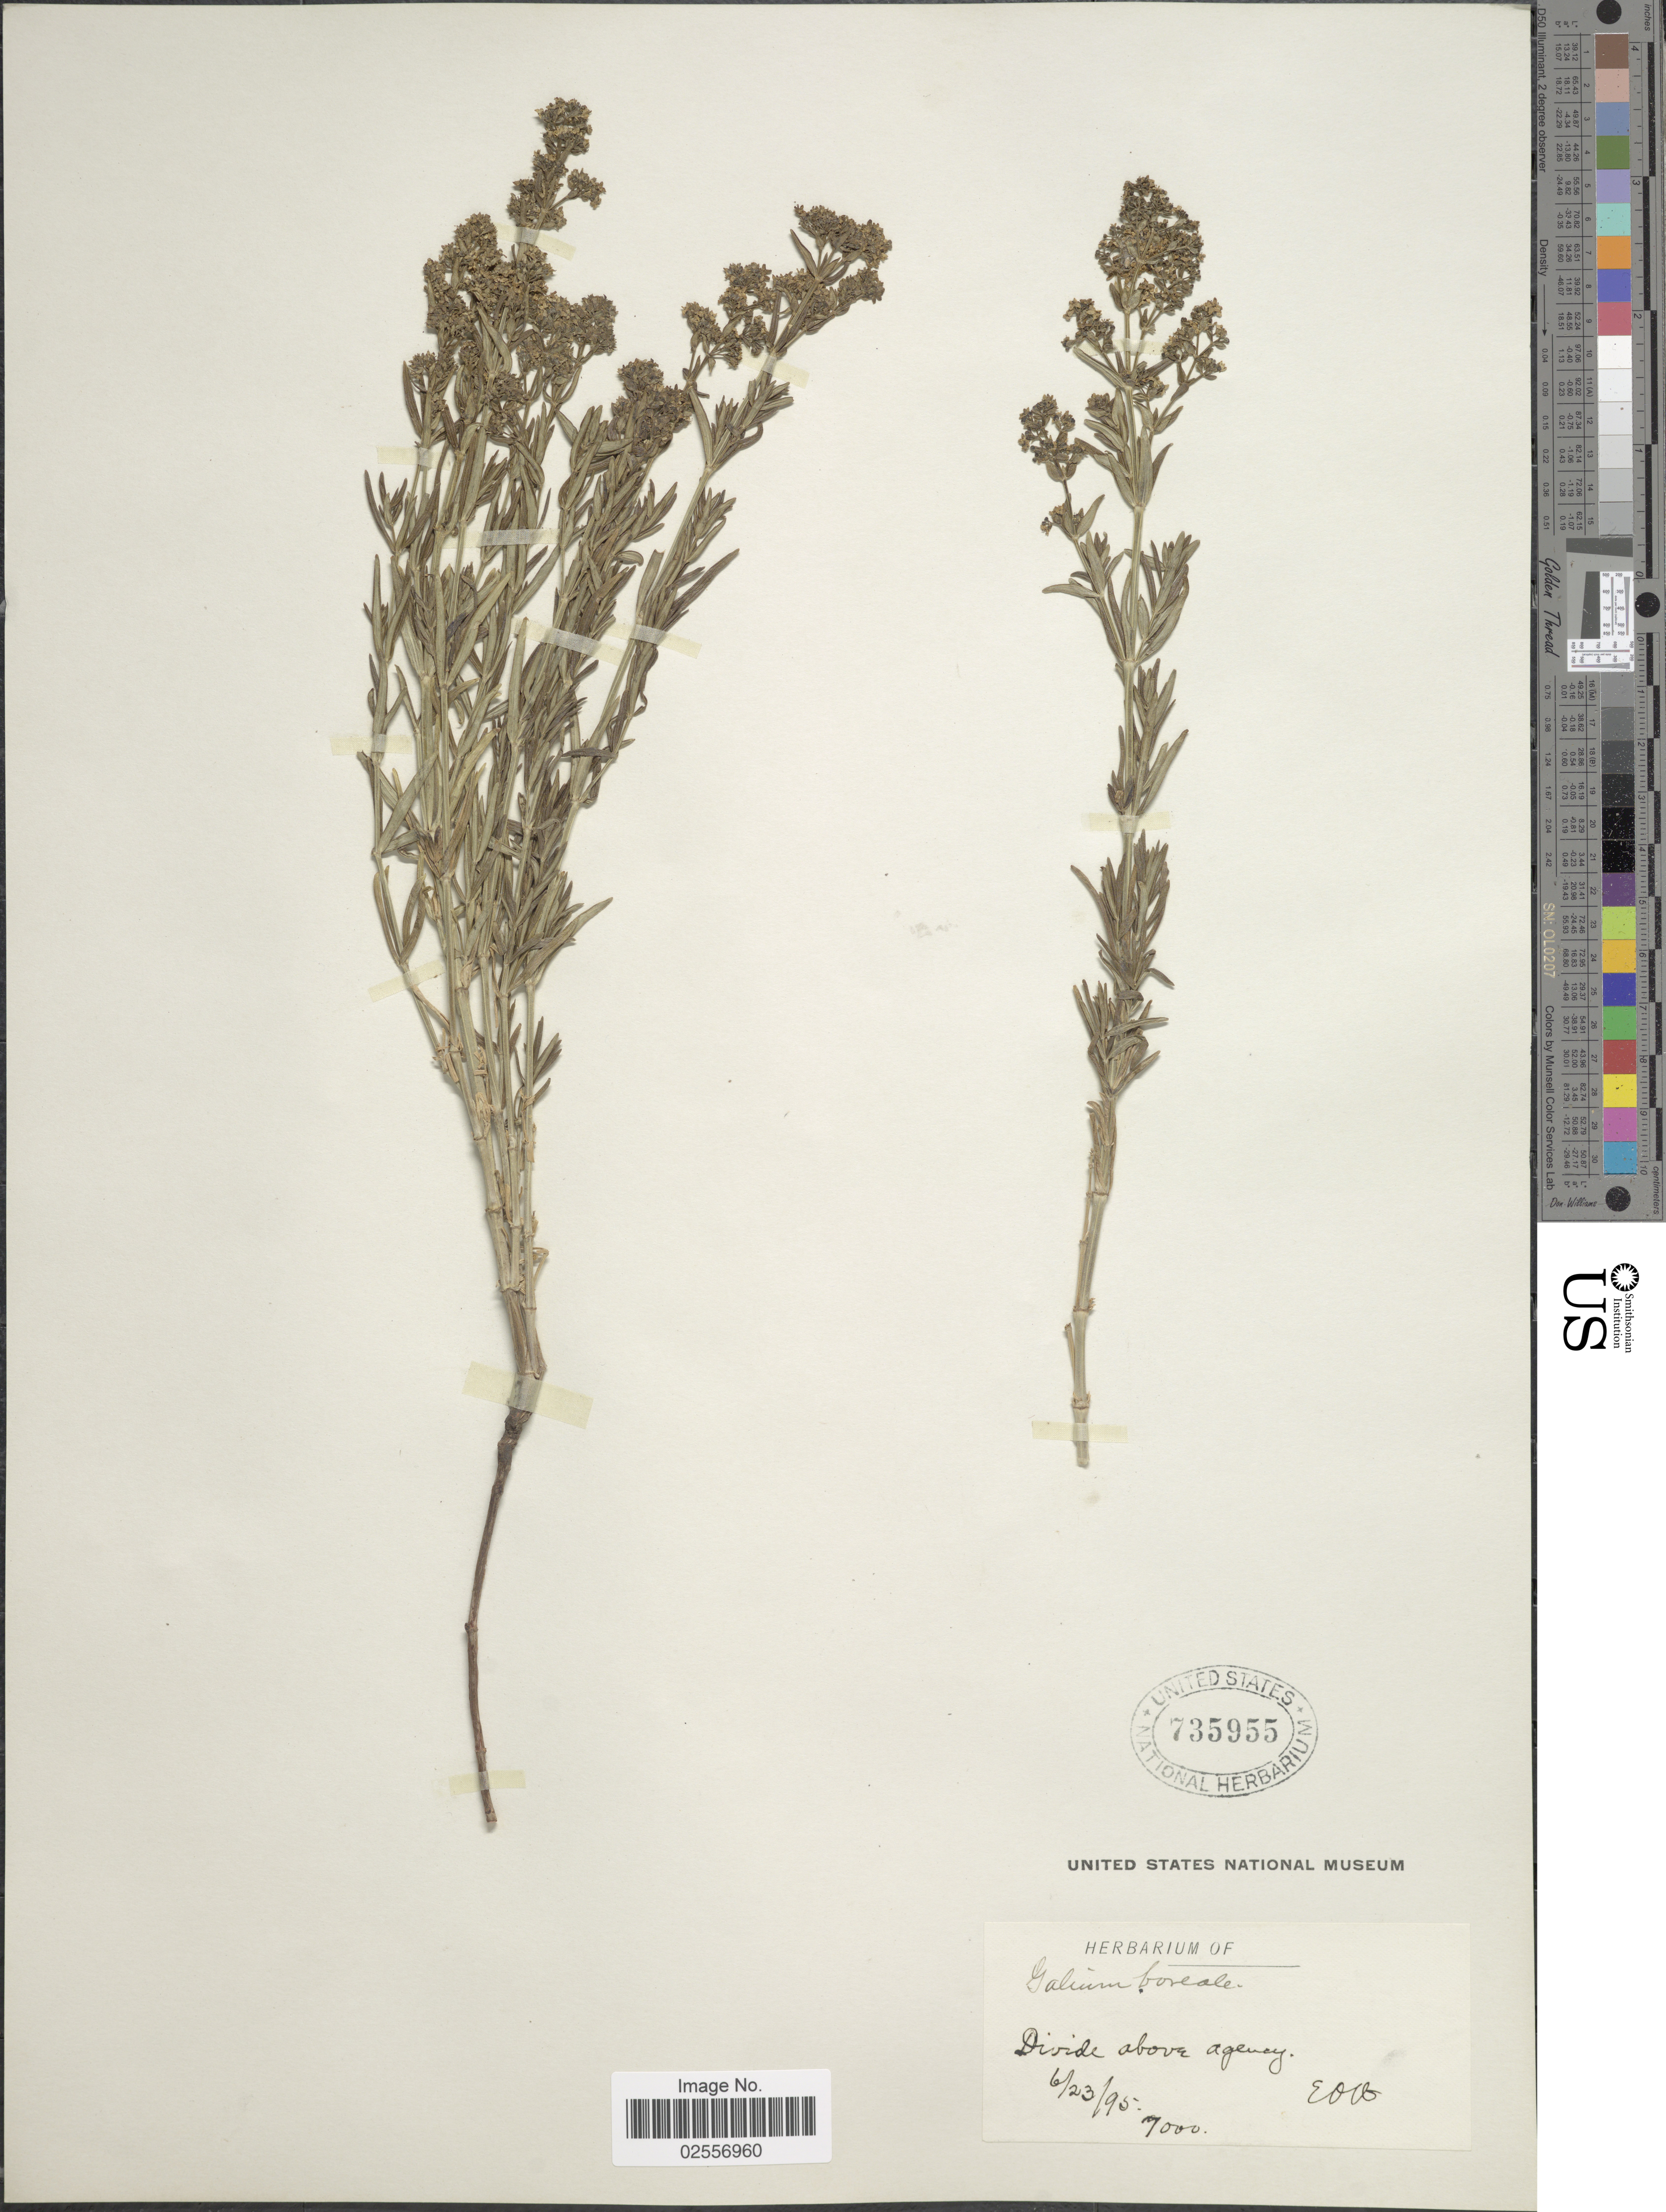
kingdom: Plantae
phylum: Tracheophyta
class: Magnoliopsida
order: Gentianales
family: Rubiaceae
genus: Galium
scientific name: Galium boreale L.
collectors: E. O. W.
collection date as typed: Transcribed d/m/y: 23/6/95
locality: Divide above agency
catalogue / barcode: US 735955